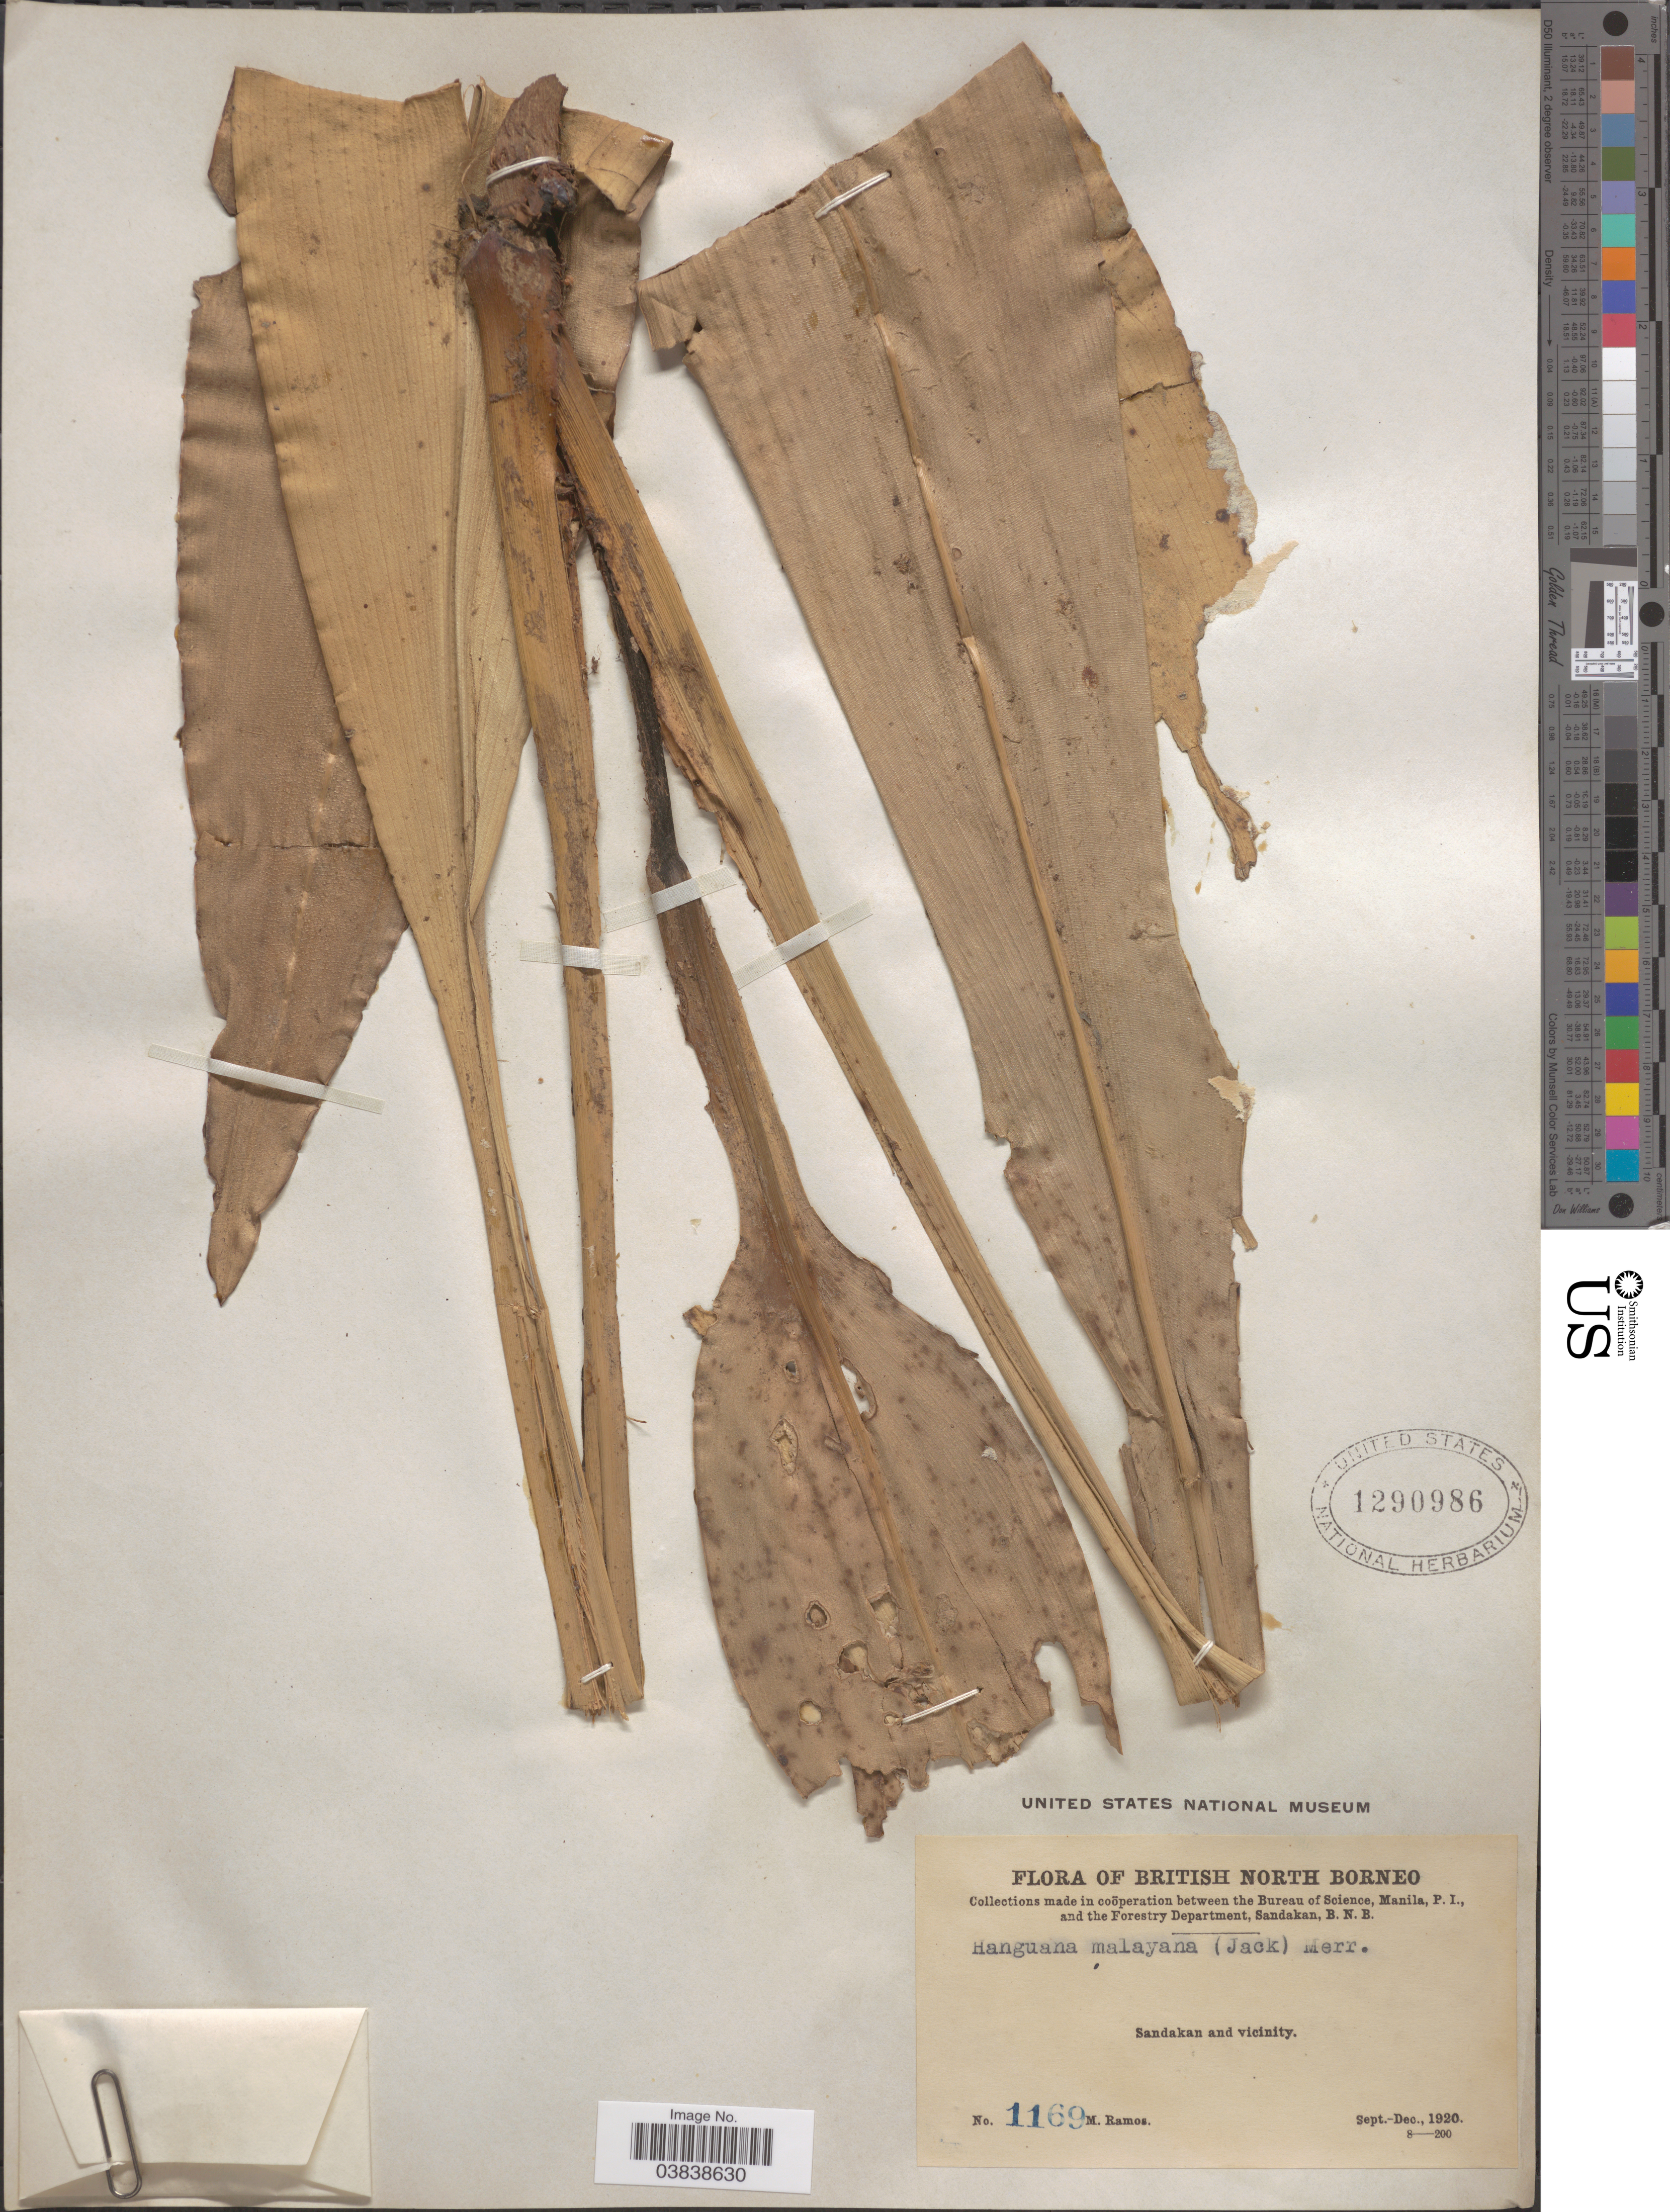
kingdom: Plantae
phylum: Tracheophyta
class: Liliopsida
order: Commelinales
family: Hanguanaceae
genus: Hanguana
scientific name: Hanguana malayana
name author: (Jack) Merr.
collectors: M. Ramos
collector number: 1169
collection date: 1920-09/1920-12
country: Malaysia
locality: British North Borneo. Sandakan and vicinity.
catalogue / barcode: US 1290986